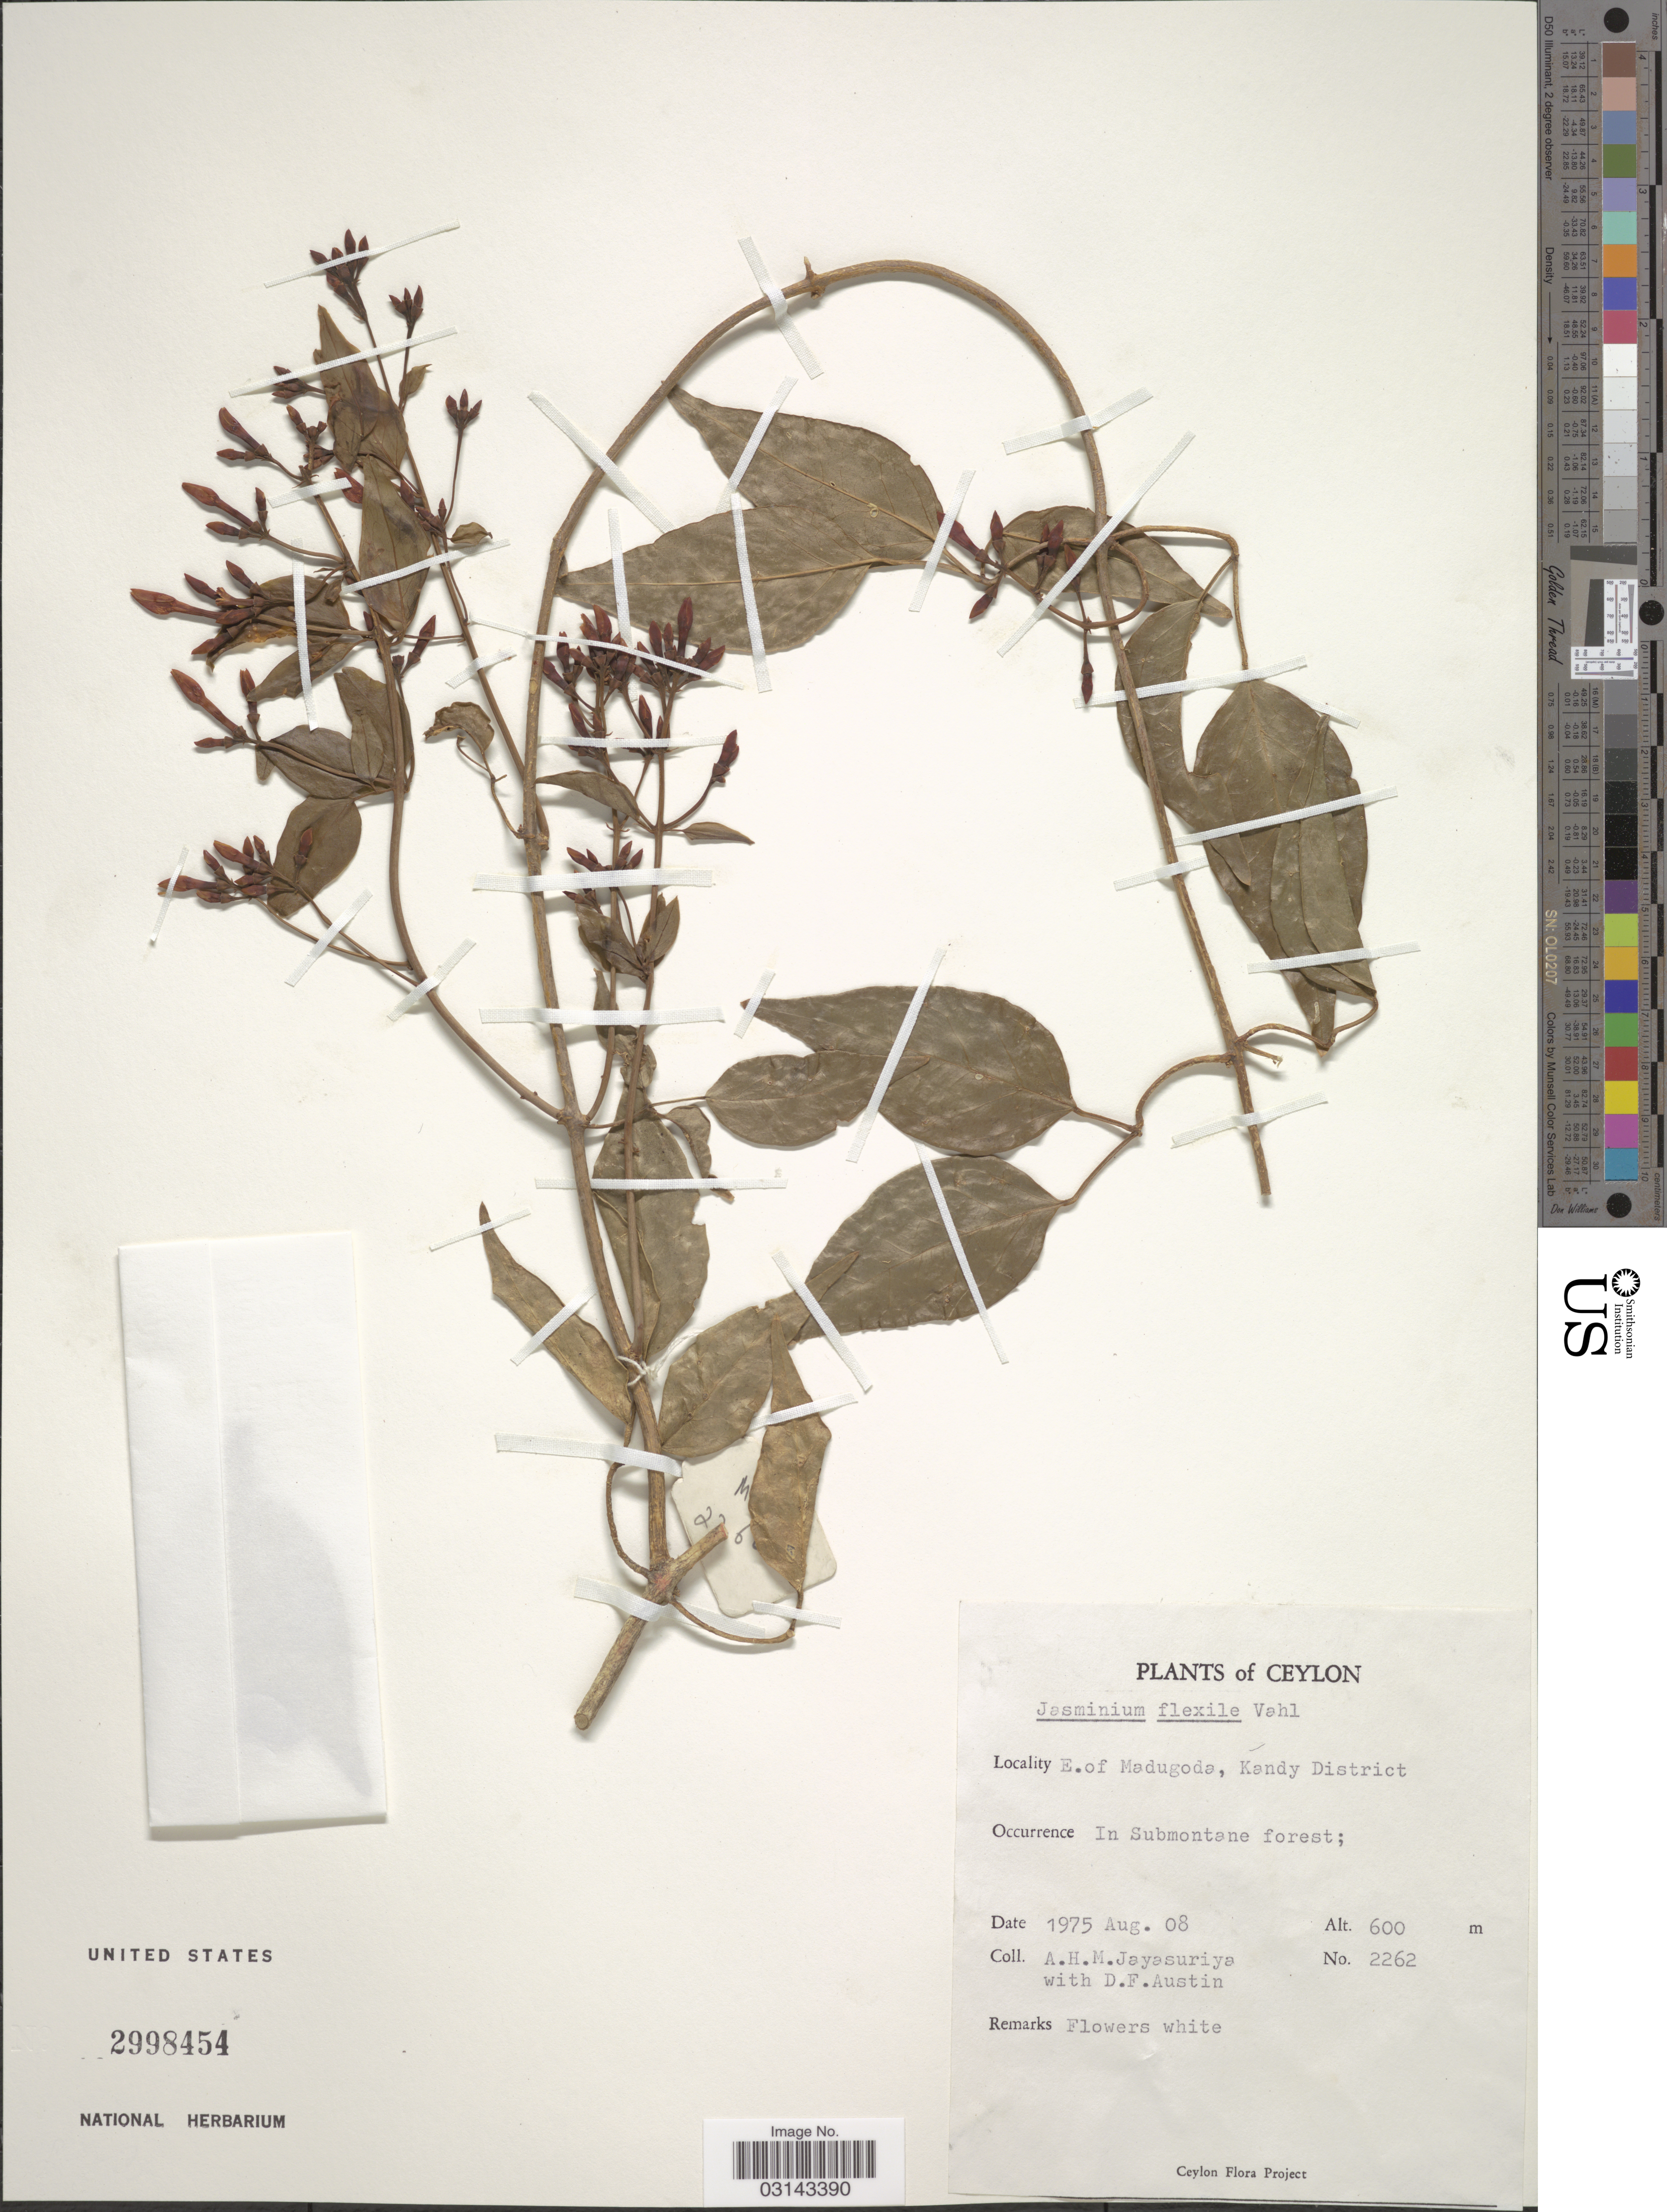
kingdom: Plantae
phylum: Tracheophyta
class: Magnoliopsida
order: Lamiales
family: Oleaceae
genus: Jasminum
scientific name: Jasminum flexile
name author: Vahl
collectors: A. H. Jayasuriya & D. Austin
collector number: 2262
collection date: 1975-08-08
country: Sri Lanka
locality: Ceylon. E. of Madugoda, Kandy District.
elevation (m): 600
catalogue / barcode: US 2998454